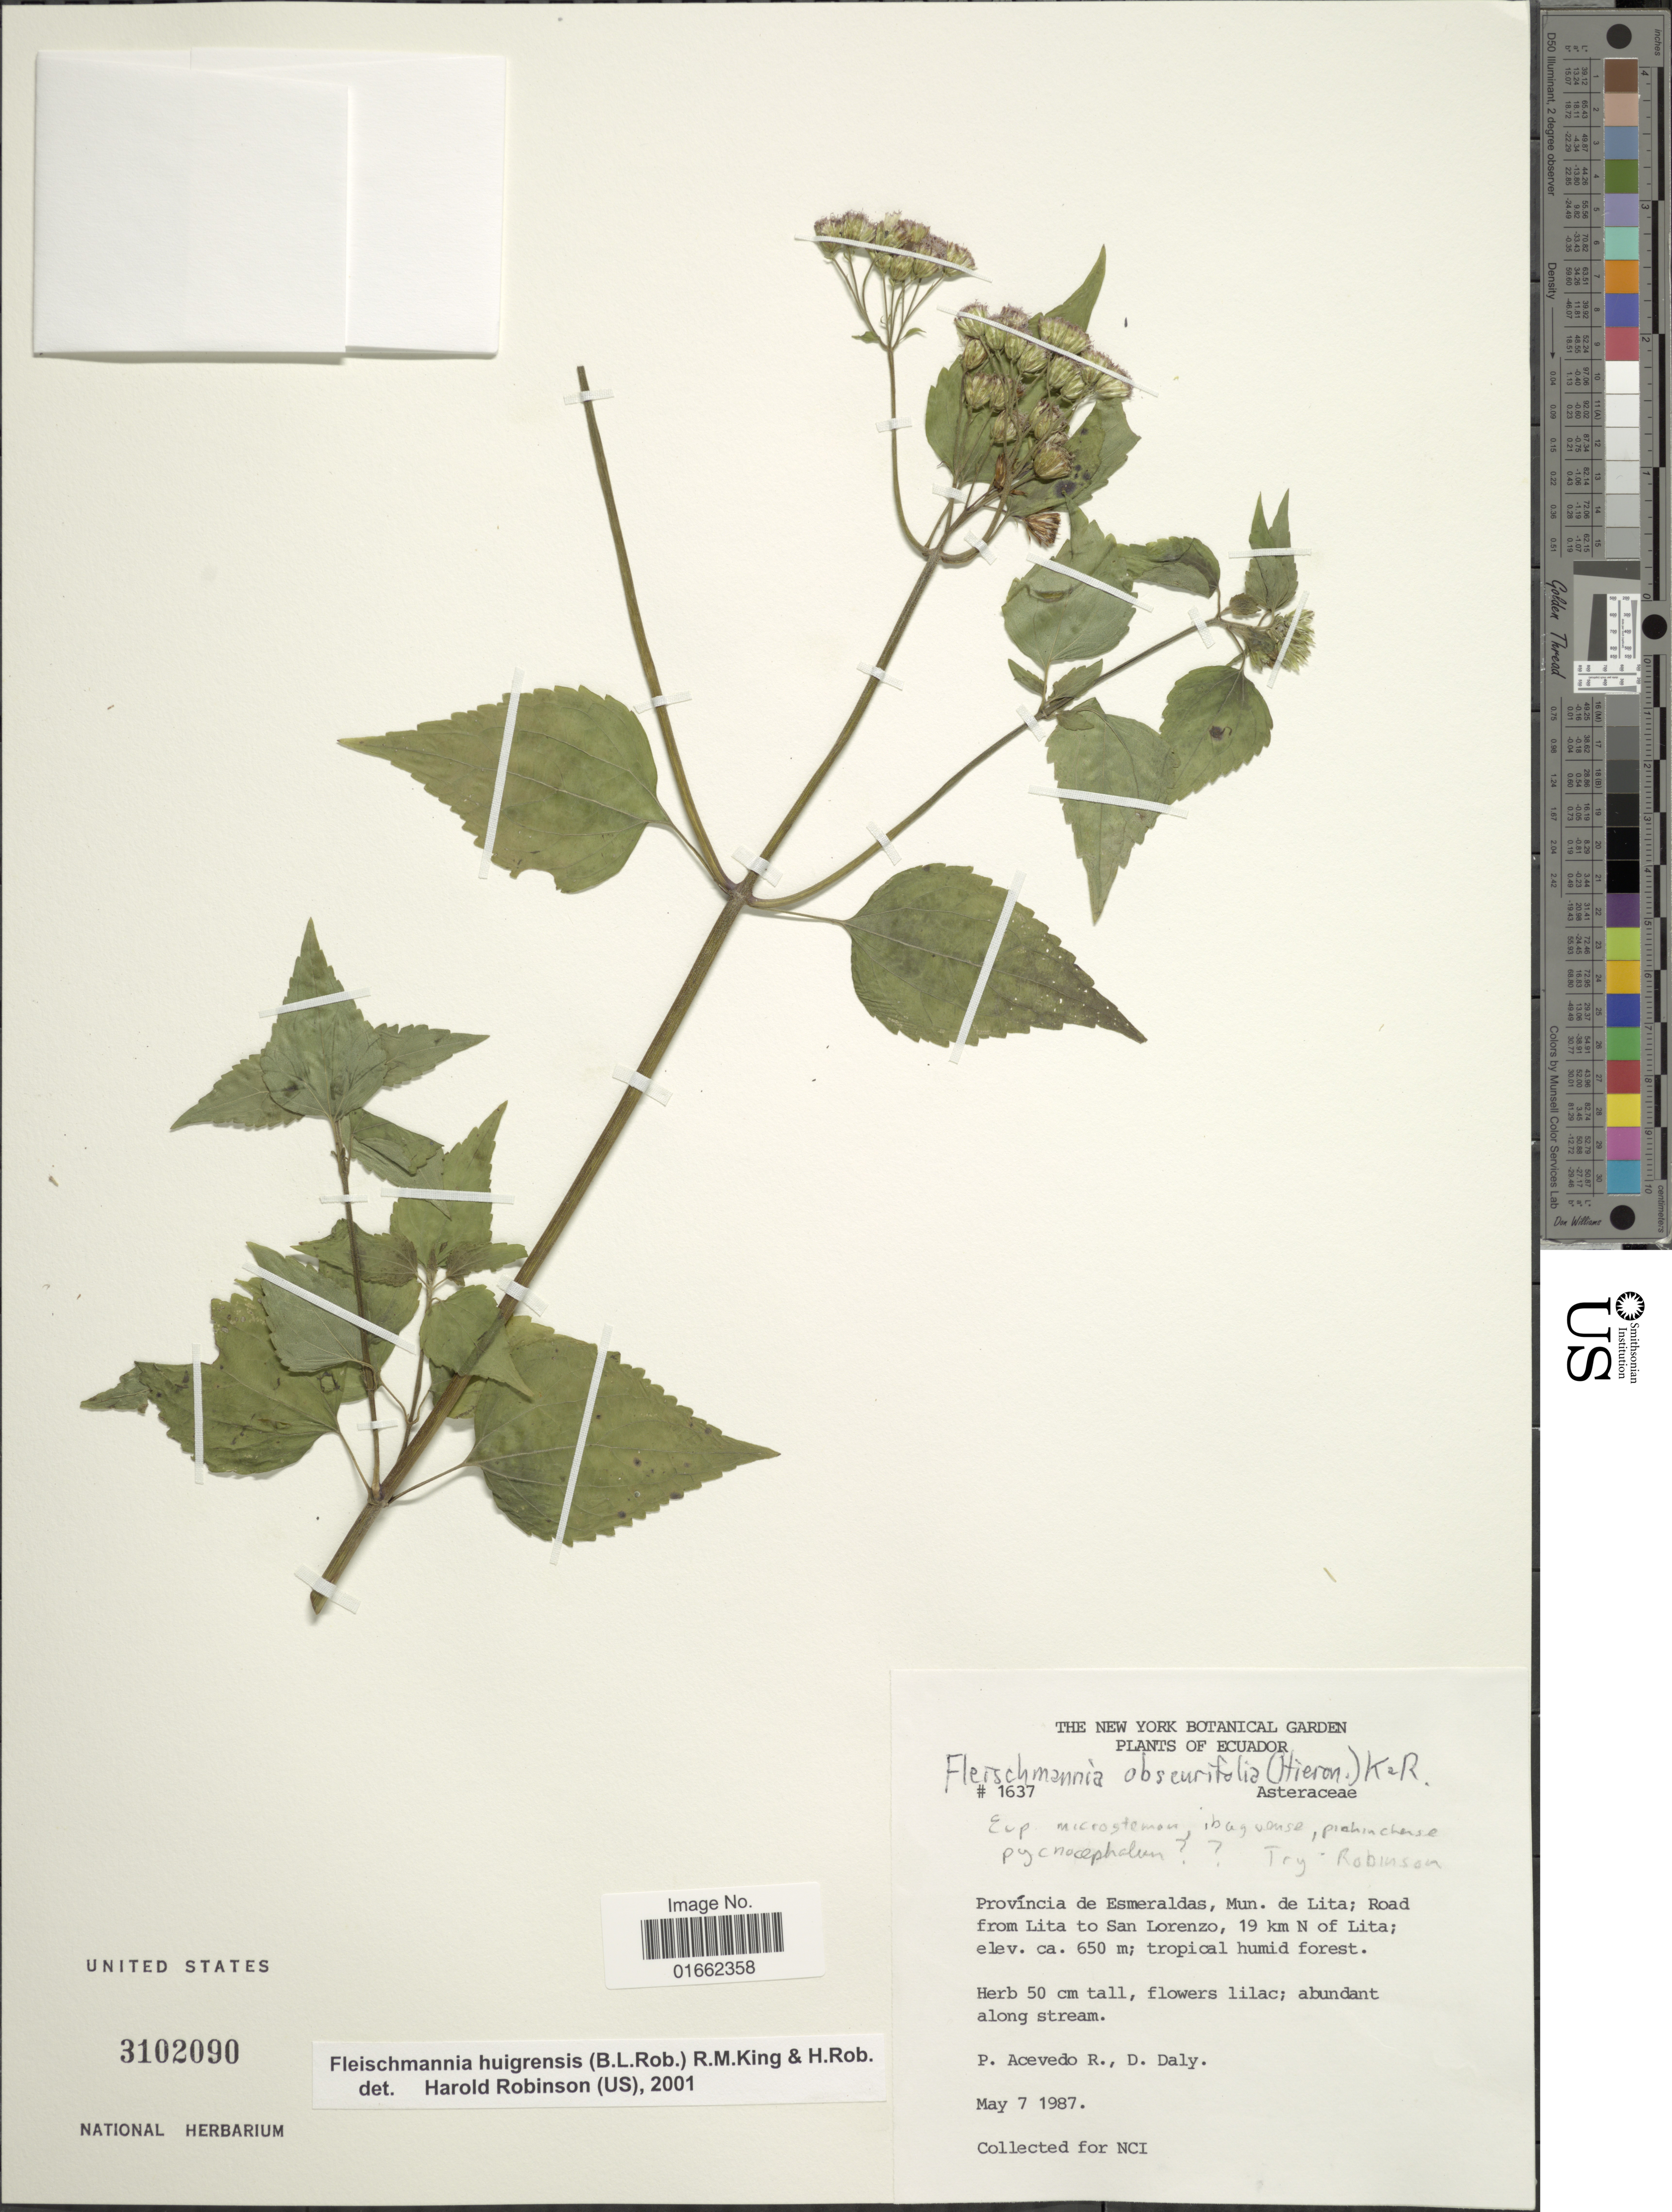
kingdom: Plantae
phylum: Tracheophyta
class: Magnoliopsida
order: Asterales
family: Asteraceae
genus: Fleischmannia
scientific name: Fleischmannia obscurifolia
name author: (Hieron.) R.M. King & H. Rob.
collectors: P. Acevedo-Rodr. & D. C. Daly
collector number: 1637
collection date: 1987-05-07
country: Ecuador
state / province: Esmeraldas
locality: Província de Esmeraldas, Mun. de Lita; Road from Lita to San Lorenzo, 19 km N of Lita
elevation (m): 650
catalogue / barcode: US 3102090